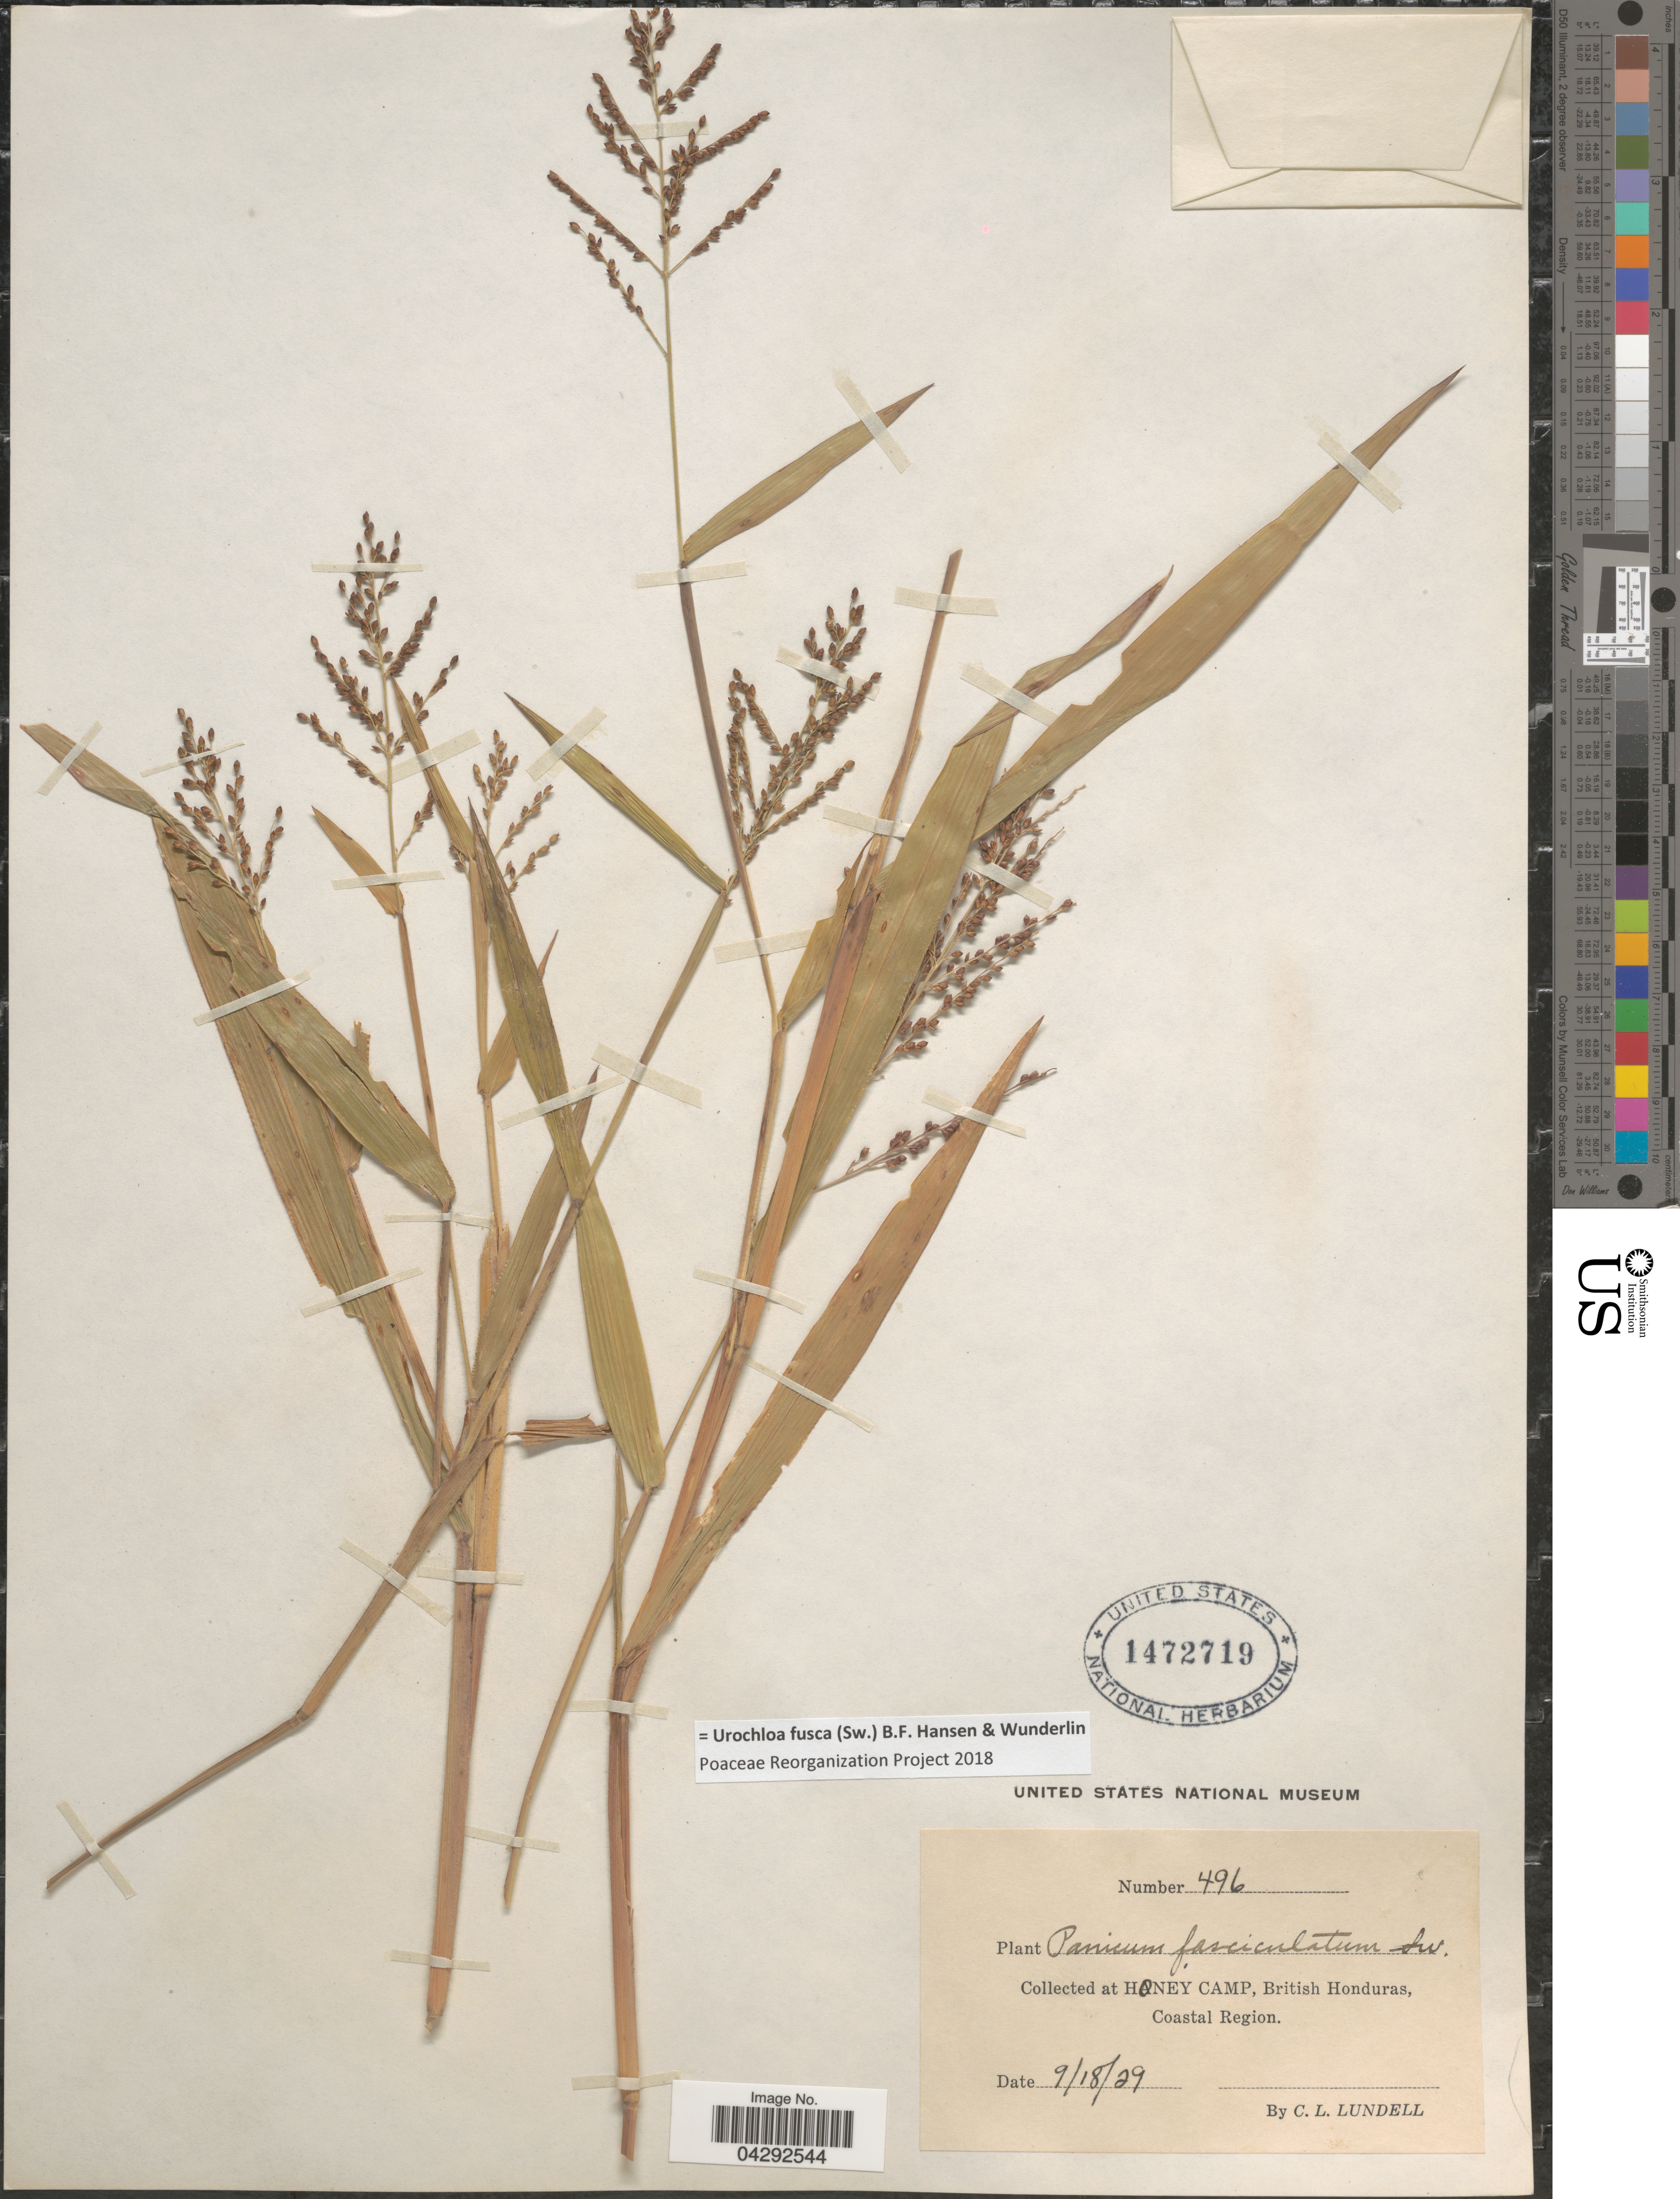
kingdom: Plantae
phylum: Tracheophyta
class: Liliopsida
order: Poales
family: Poaceae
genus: Urochloa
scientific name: Urochloa fusca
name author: (Sw.) B.F. Hansen & Wunderlin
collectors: C. L. Lundell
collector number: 496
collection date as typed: Transcribed d/m/y: 18/9/29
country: Belize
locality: At Honey Camp, British Honduras, Coastal Region.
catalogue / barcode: US 1472719